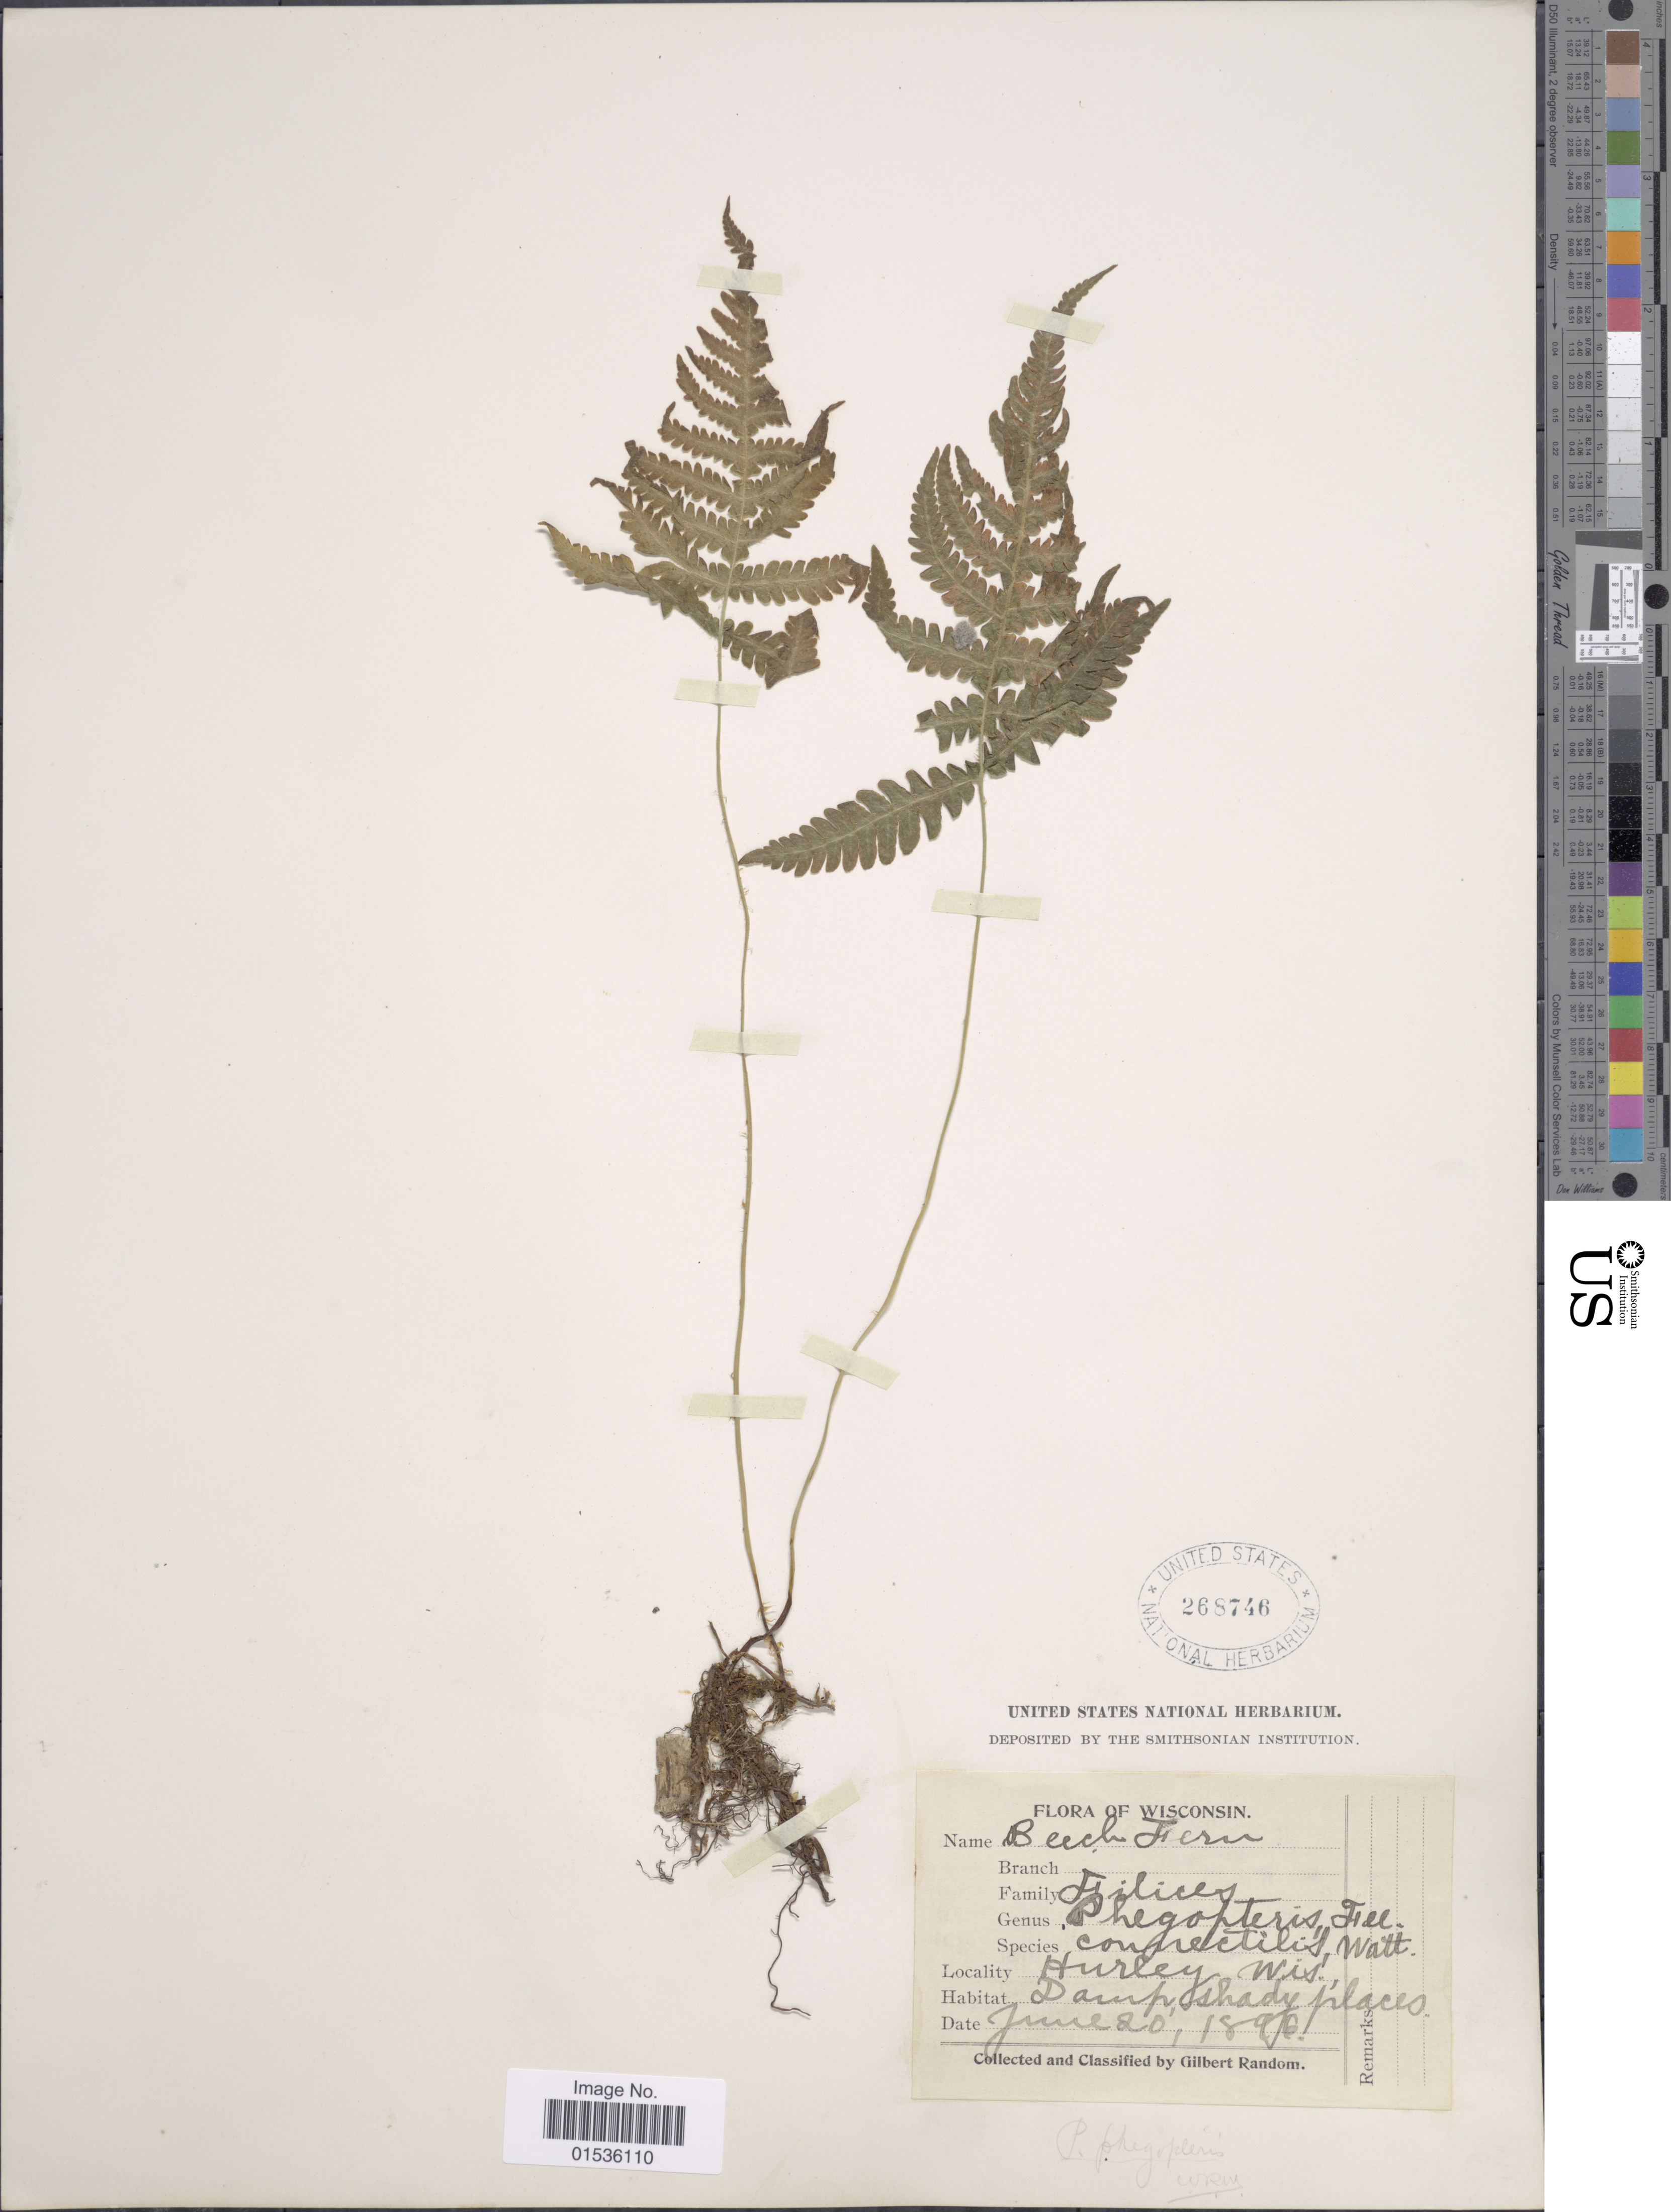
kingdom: Plantae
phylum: Tracheophyta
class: Polypodiopsida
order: Polypodiales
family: Thelypteridaceae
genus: Phegopteris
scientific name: Phegopteris connectilis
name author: (Michx.) Watt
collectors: G. Random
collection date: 1896-06-20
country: United States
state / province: Wisconsin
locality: Wisconsin, Hurley Wis.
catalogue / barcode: US 268746